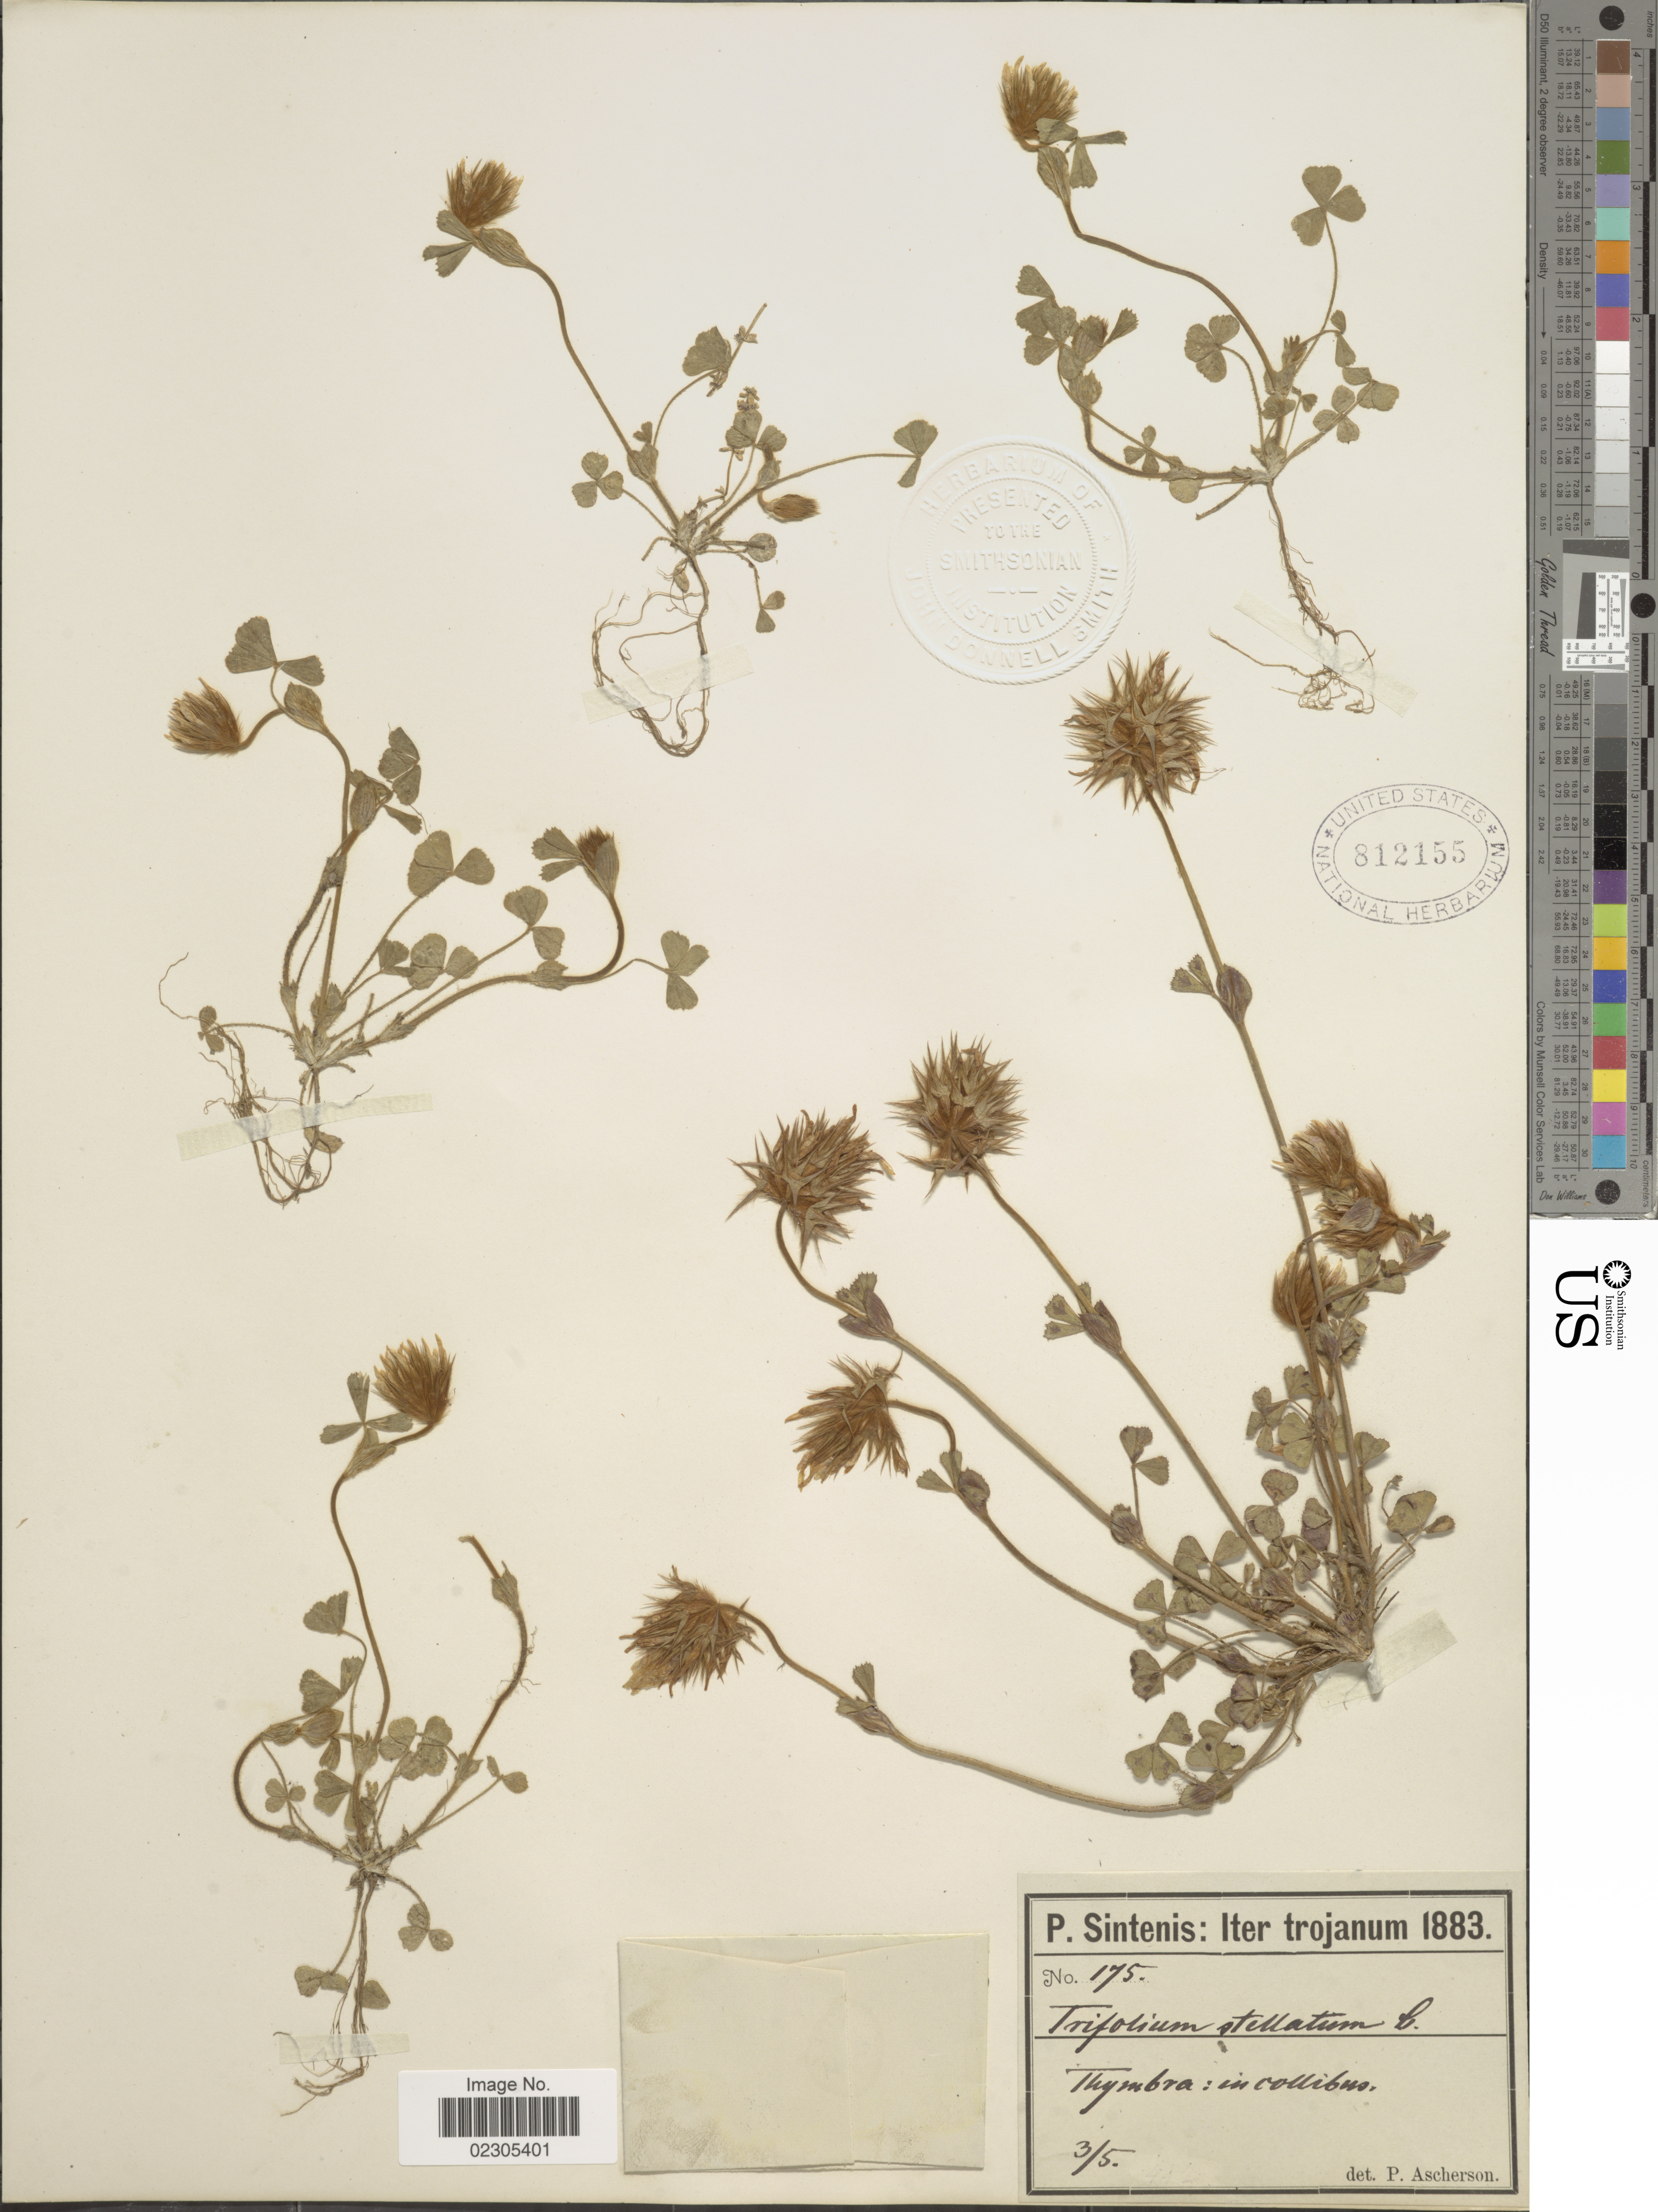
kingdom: Plantae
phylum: Tracheophyta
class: Magnoliopsida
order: Fabales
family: Fabaceae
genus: Trifolium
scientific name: Trifolium stellatum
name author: L.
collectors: P. Sintenis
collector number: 175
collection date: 1883-05-03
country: Turkey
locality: Trojanum, Thymbra: in collibus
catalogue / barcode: US 812155